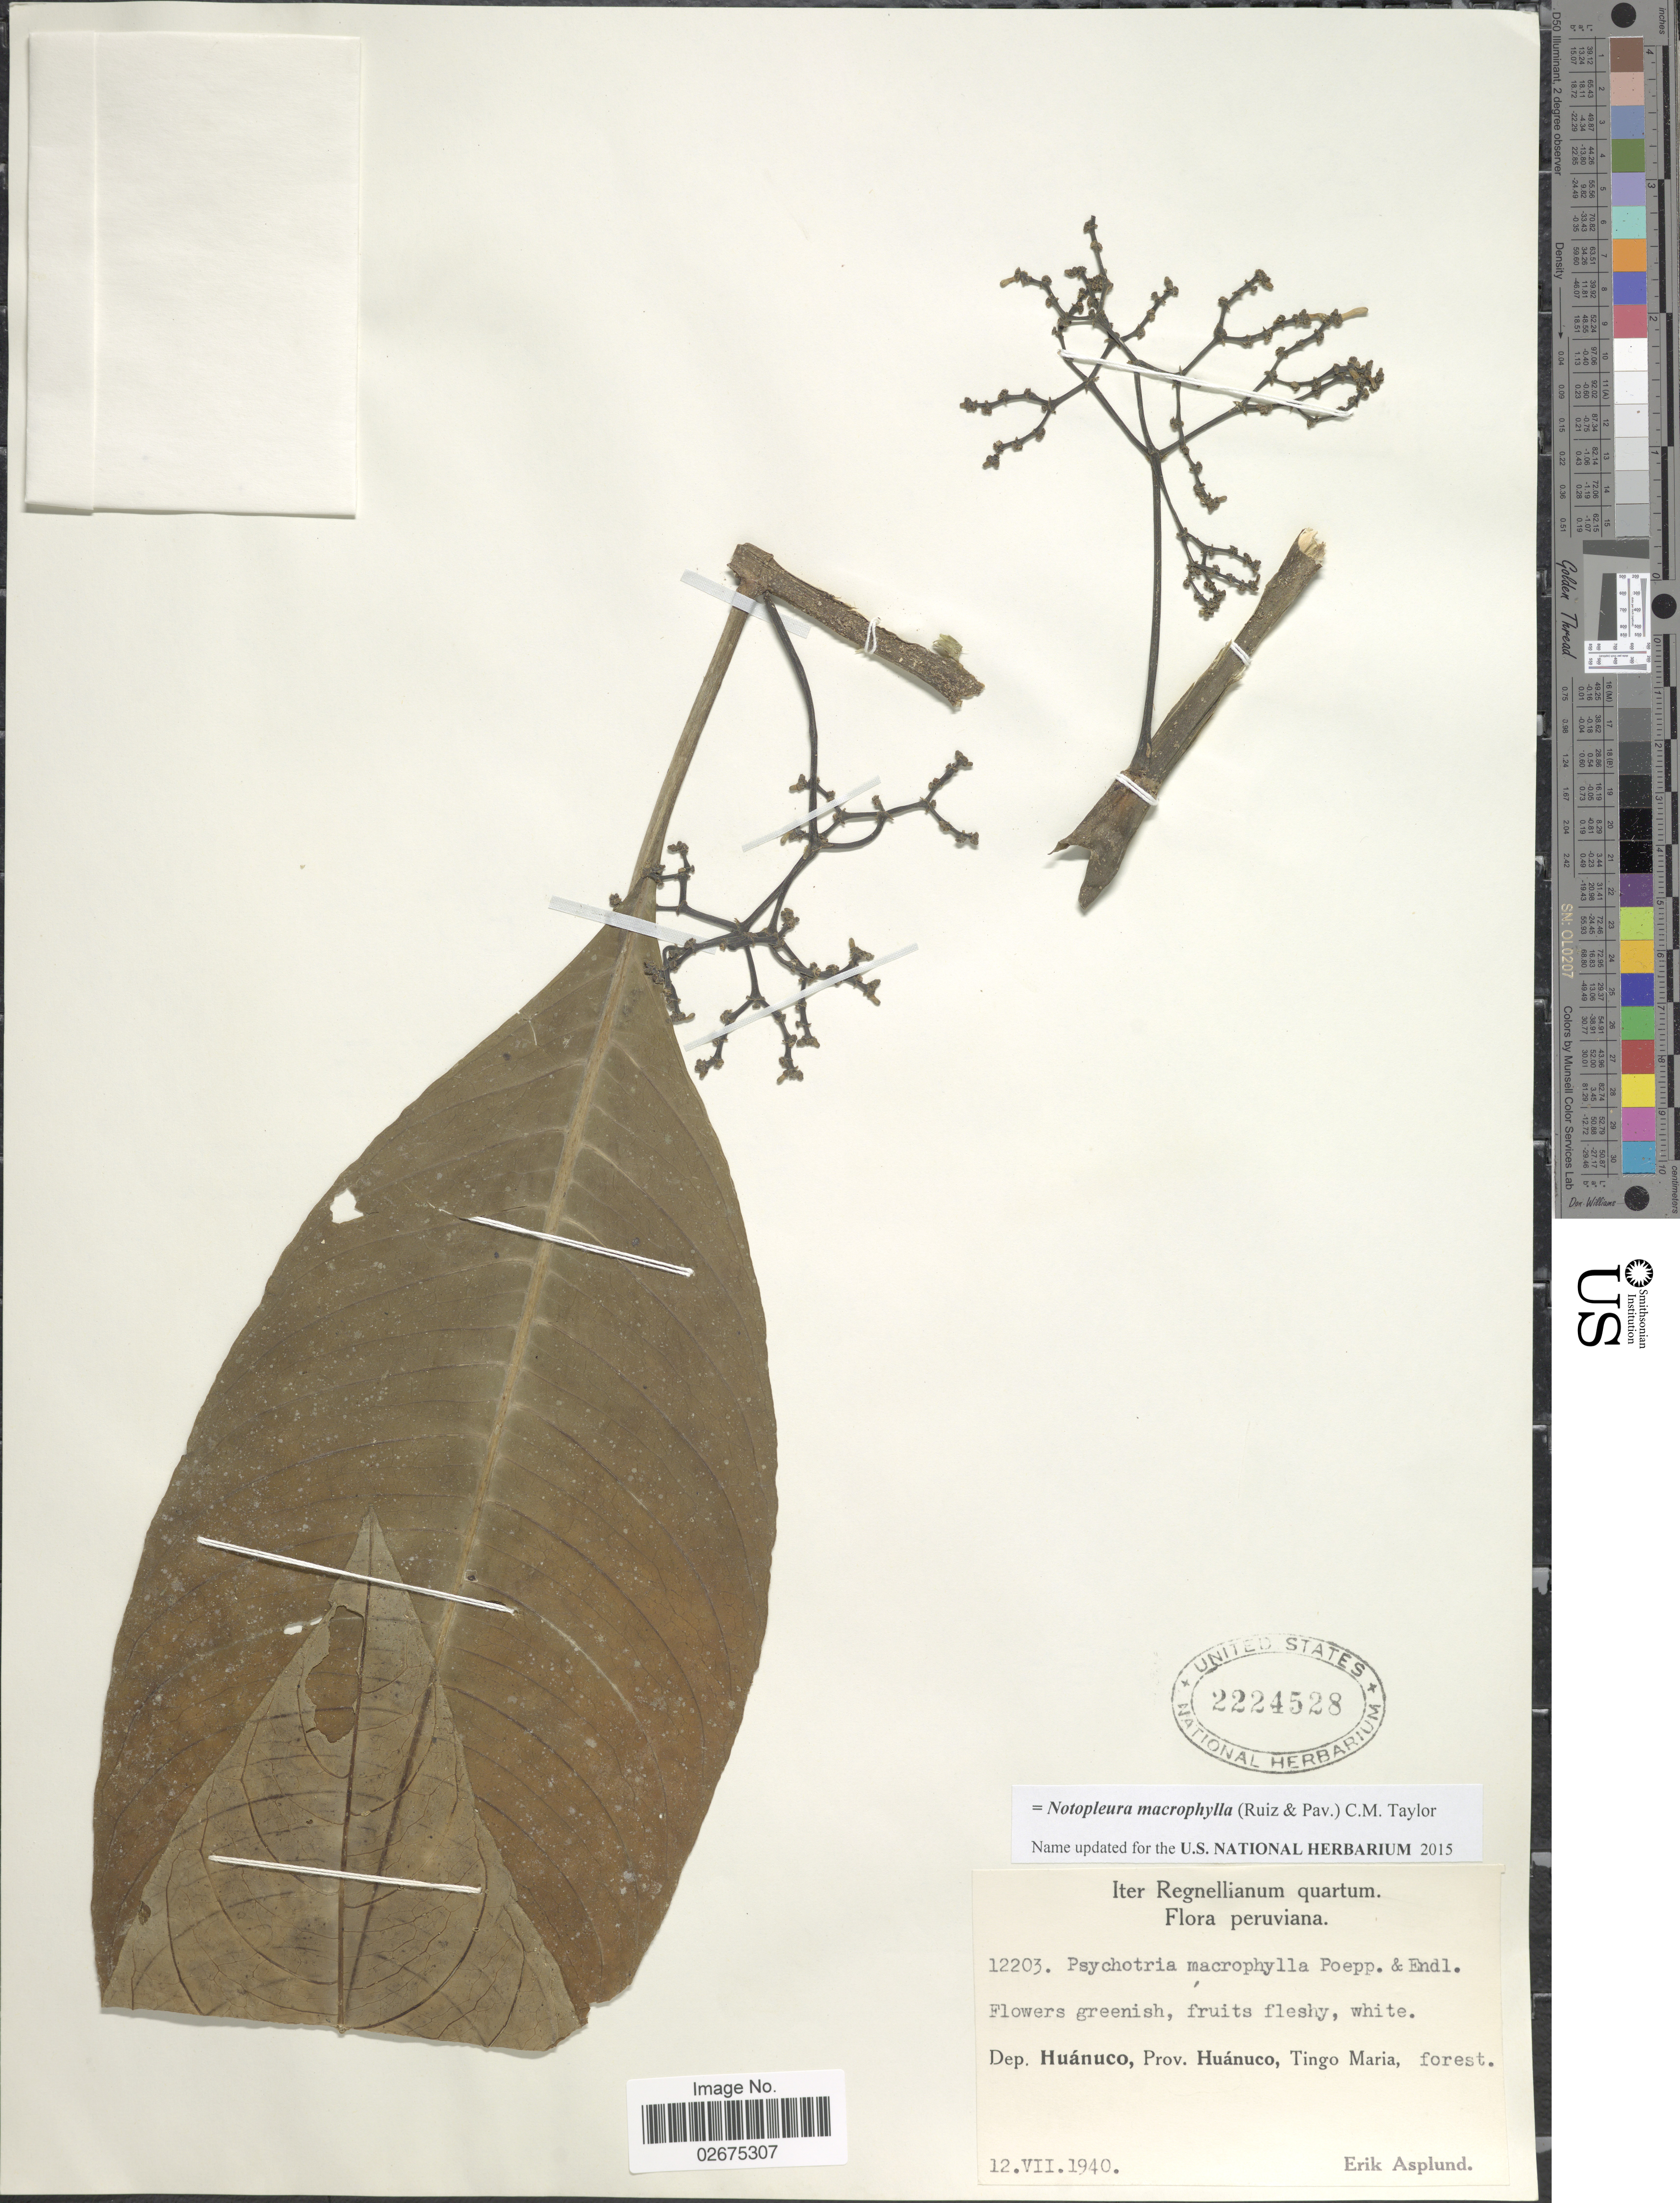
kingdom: Plantae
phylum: Tracheophyta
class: Magnoliopsida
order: Gentianales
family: Rubiaceae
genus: Notopleura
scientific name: Notopleura macrophylla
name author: (Ruiz & Pav.) C.M. Taylor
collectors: E. Asplund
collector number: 12203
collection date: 1940-07-12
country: Peru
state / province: Huánuco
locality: Dep. Huánuco, Tingo Maria, forest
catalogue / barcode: US 2224528